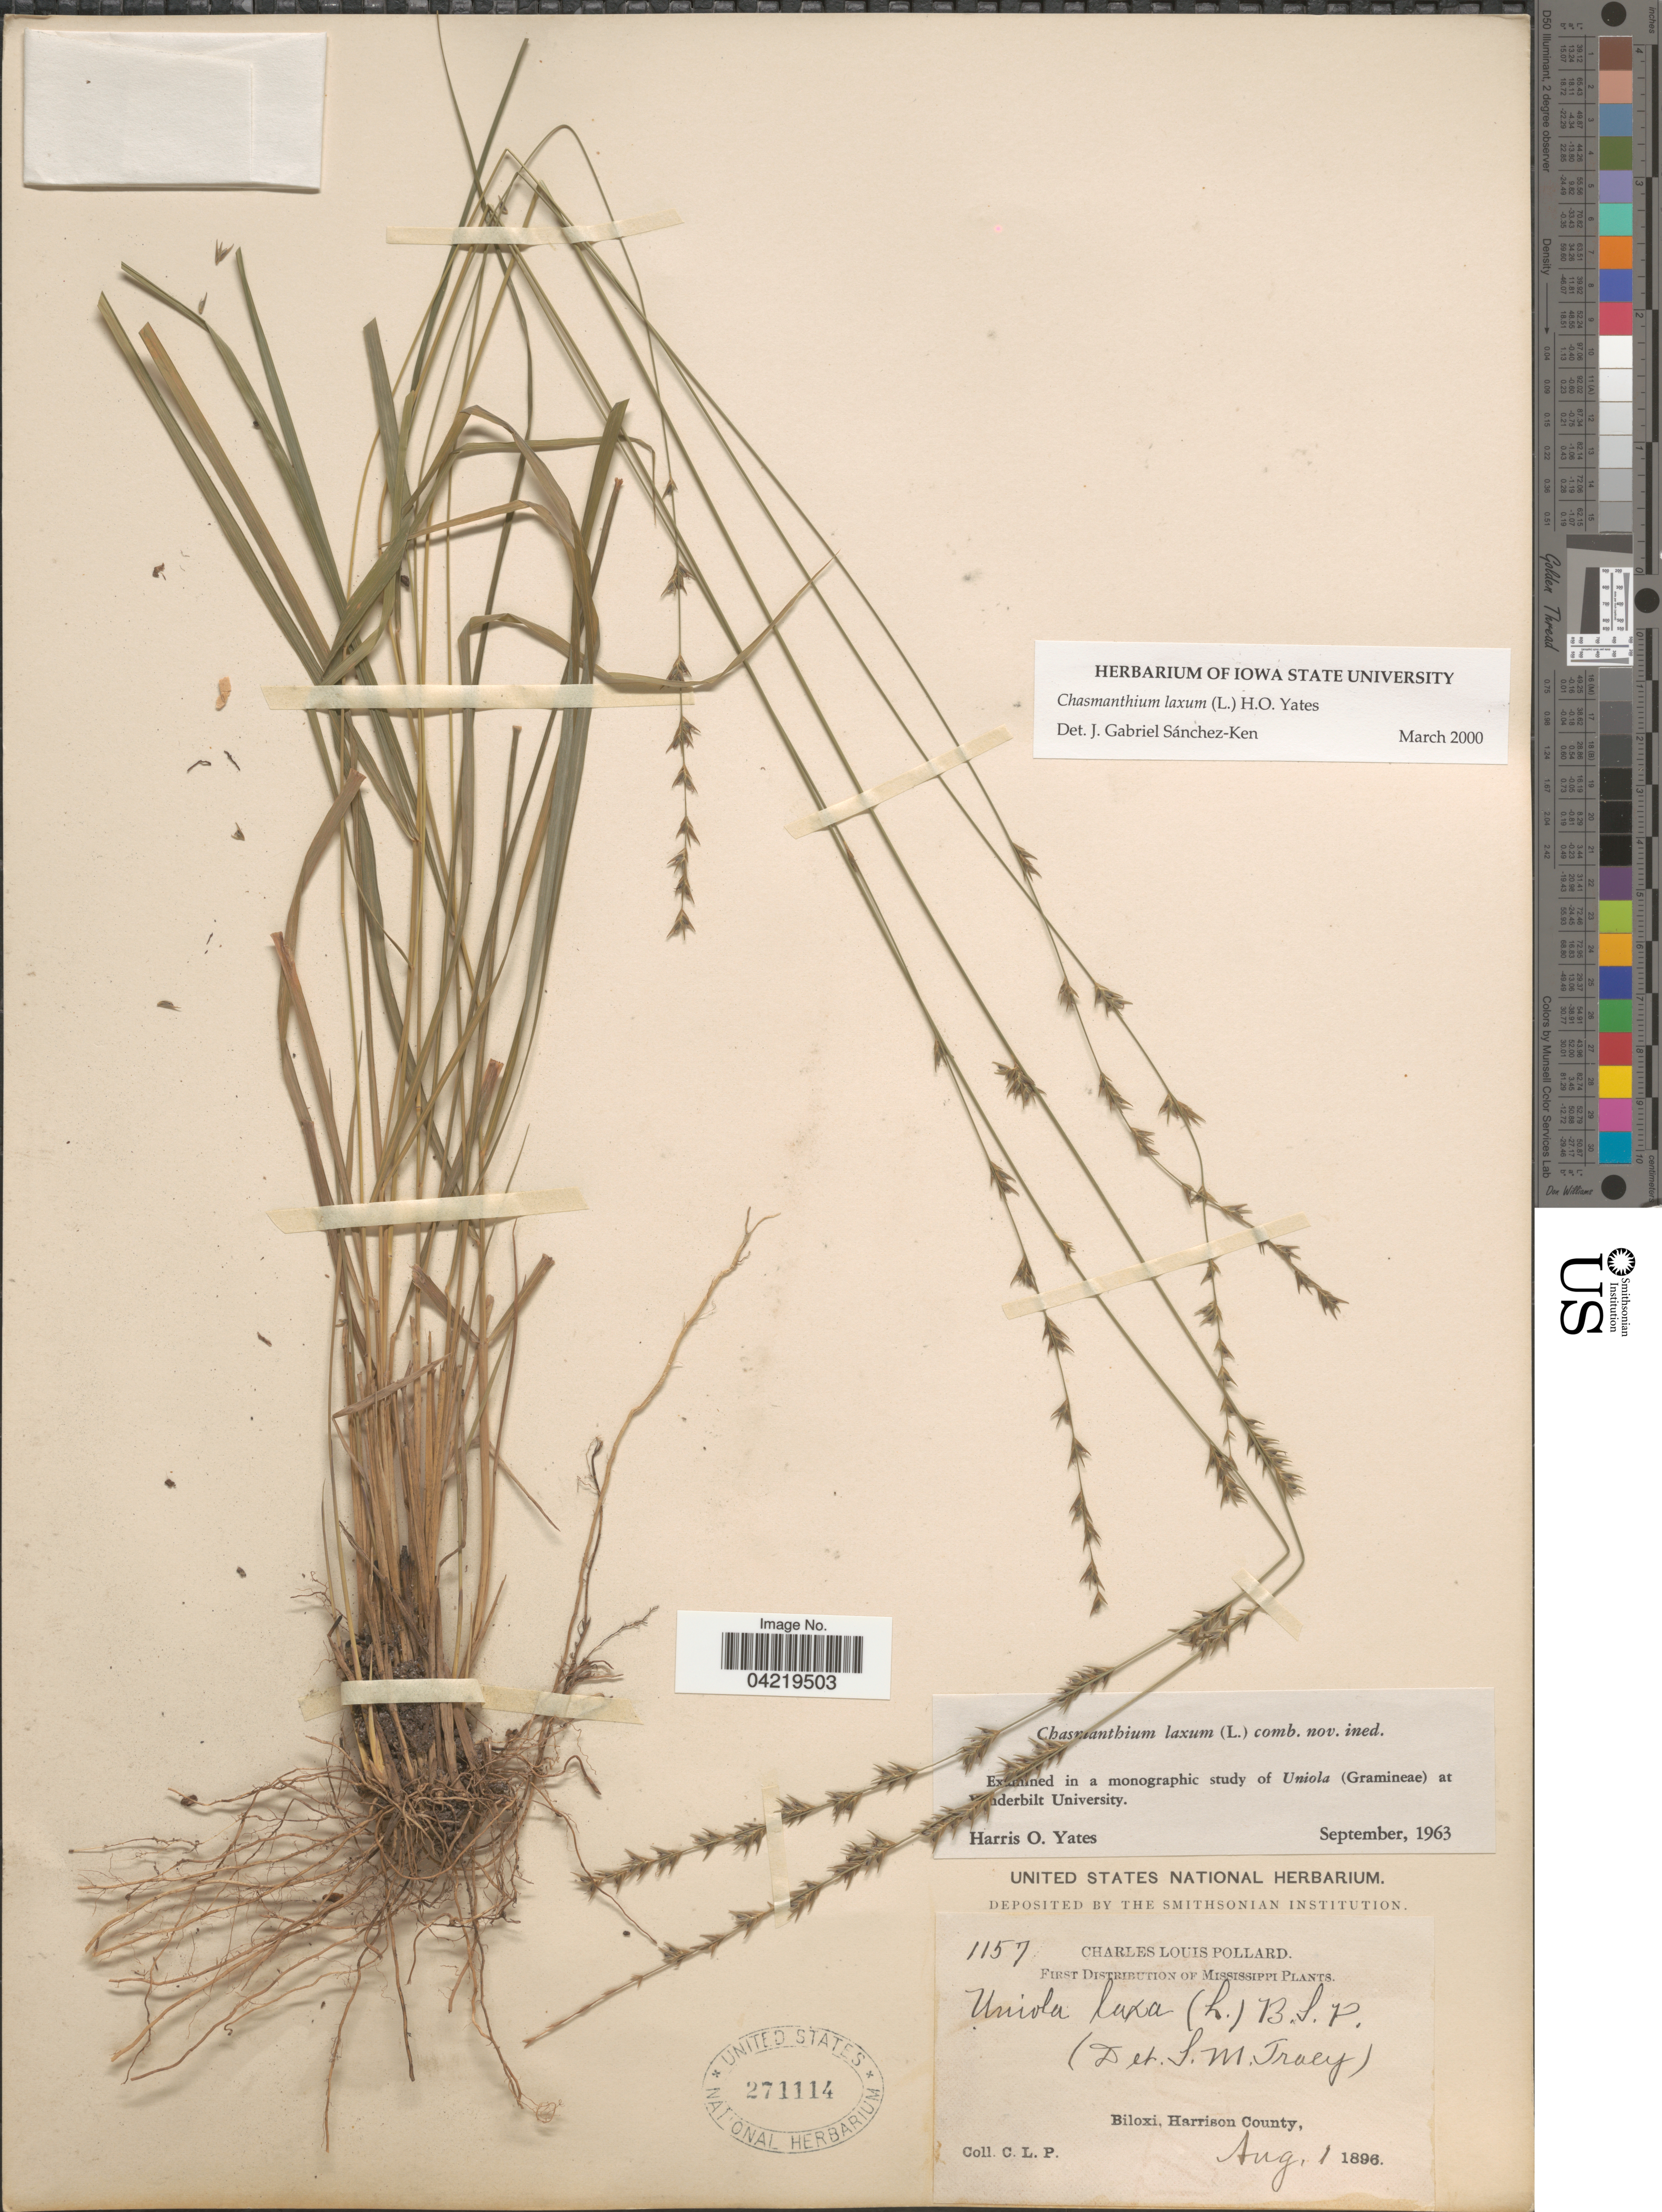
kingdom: Plantae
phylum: Tracheophyta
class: Liliopsida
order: Poales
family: Poaceae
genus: Chasmanthium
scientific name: Chasmanthium laxum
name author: (L.) H.O. Yates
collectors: C. L. Pollard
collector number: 1157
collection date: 1896-08-01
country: United States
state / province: Mississippi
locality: Biloxi, Harrison County.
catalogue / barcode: US 271114